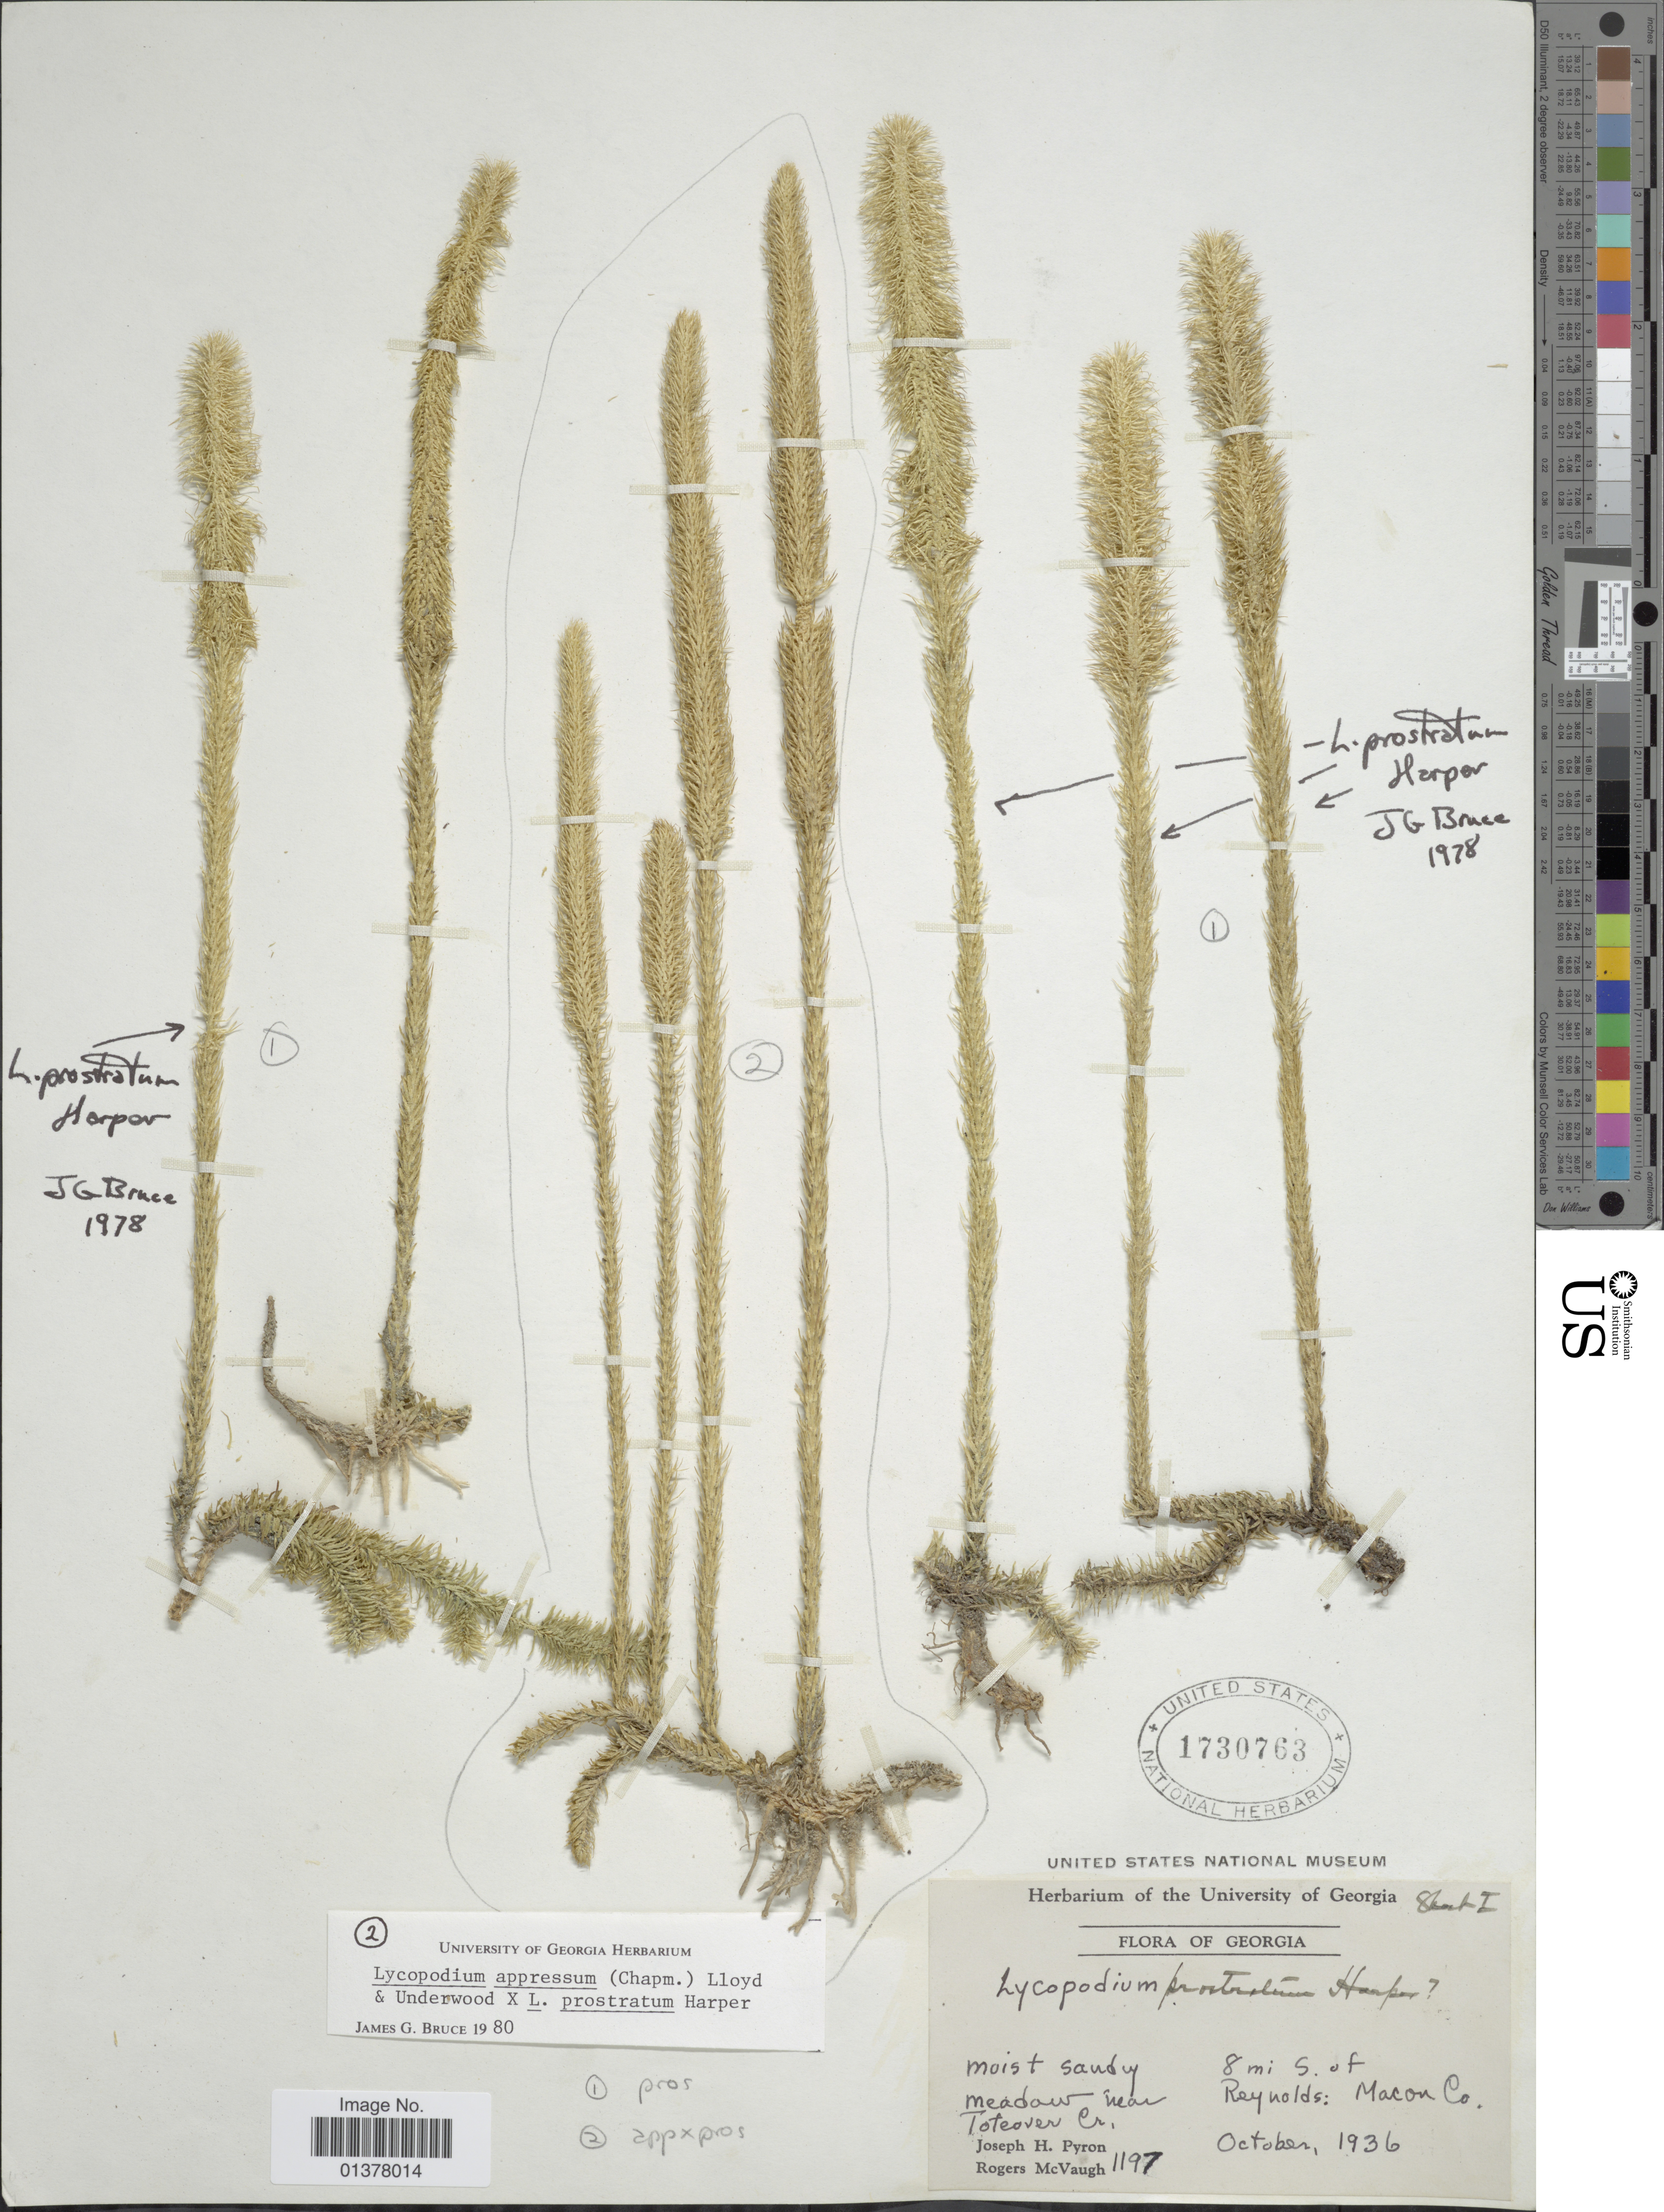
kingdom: Plantae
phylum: Tracheophyta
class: Lycopodiopsida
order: Lycopodiales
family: Lycopodiaceae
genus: Lycopodiella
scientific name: Lycopodiella alopecuroides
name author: (L.) Cranfill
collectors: J. H. Pyron & R. McVaugh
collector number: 1197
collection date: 1936-10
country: United States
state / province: Georgia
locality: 8mi. S. of Reynolds: Macon Co.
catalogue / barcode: US 1730763